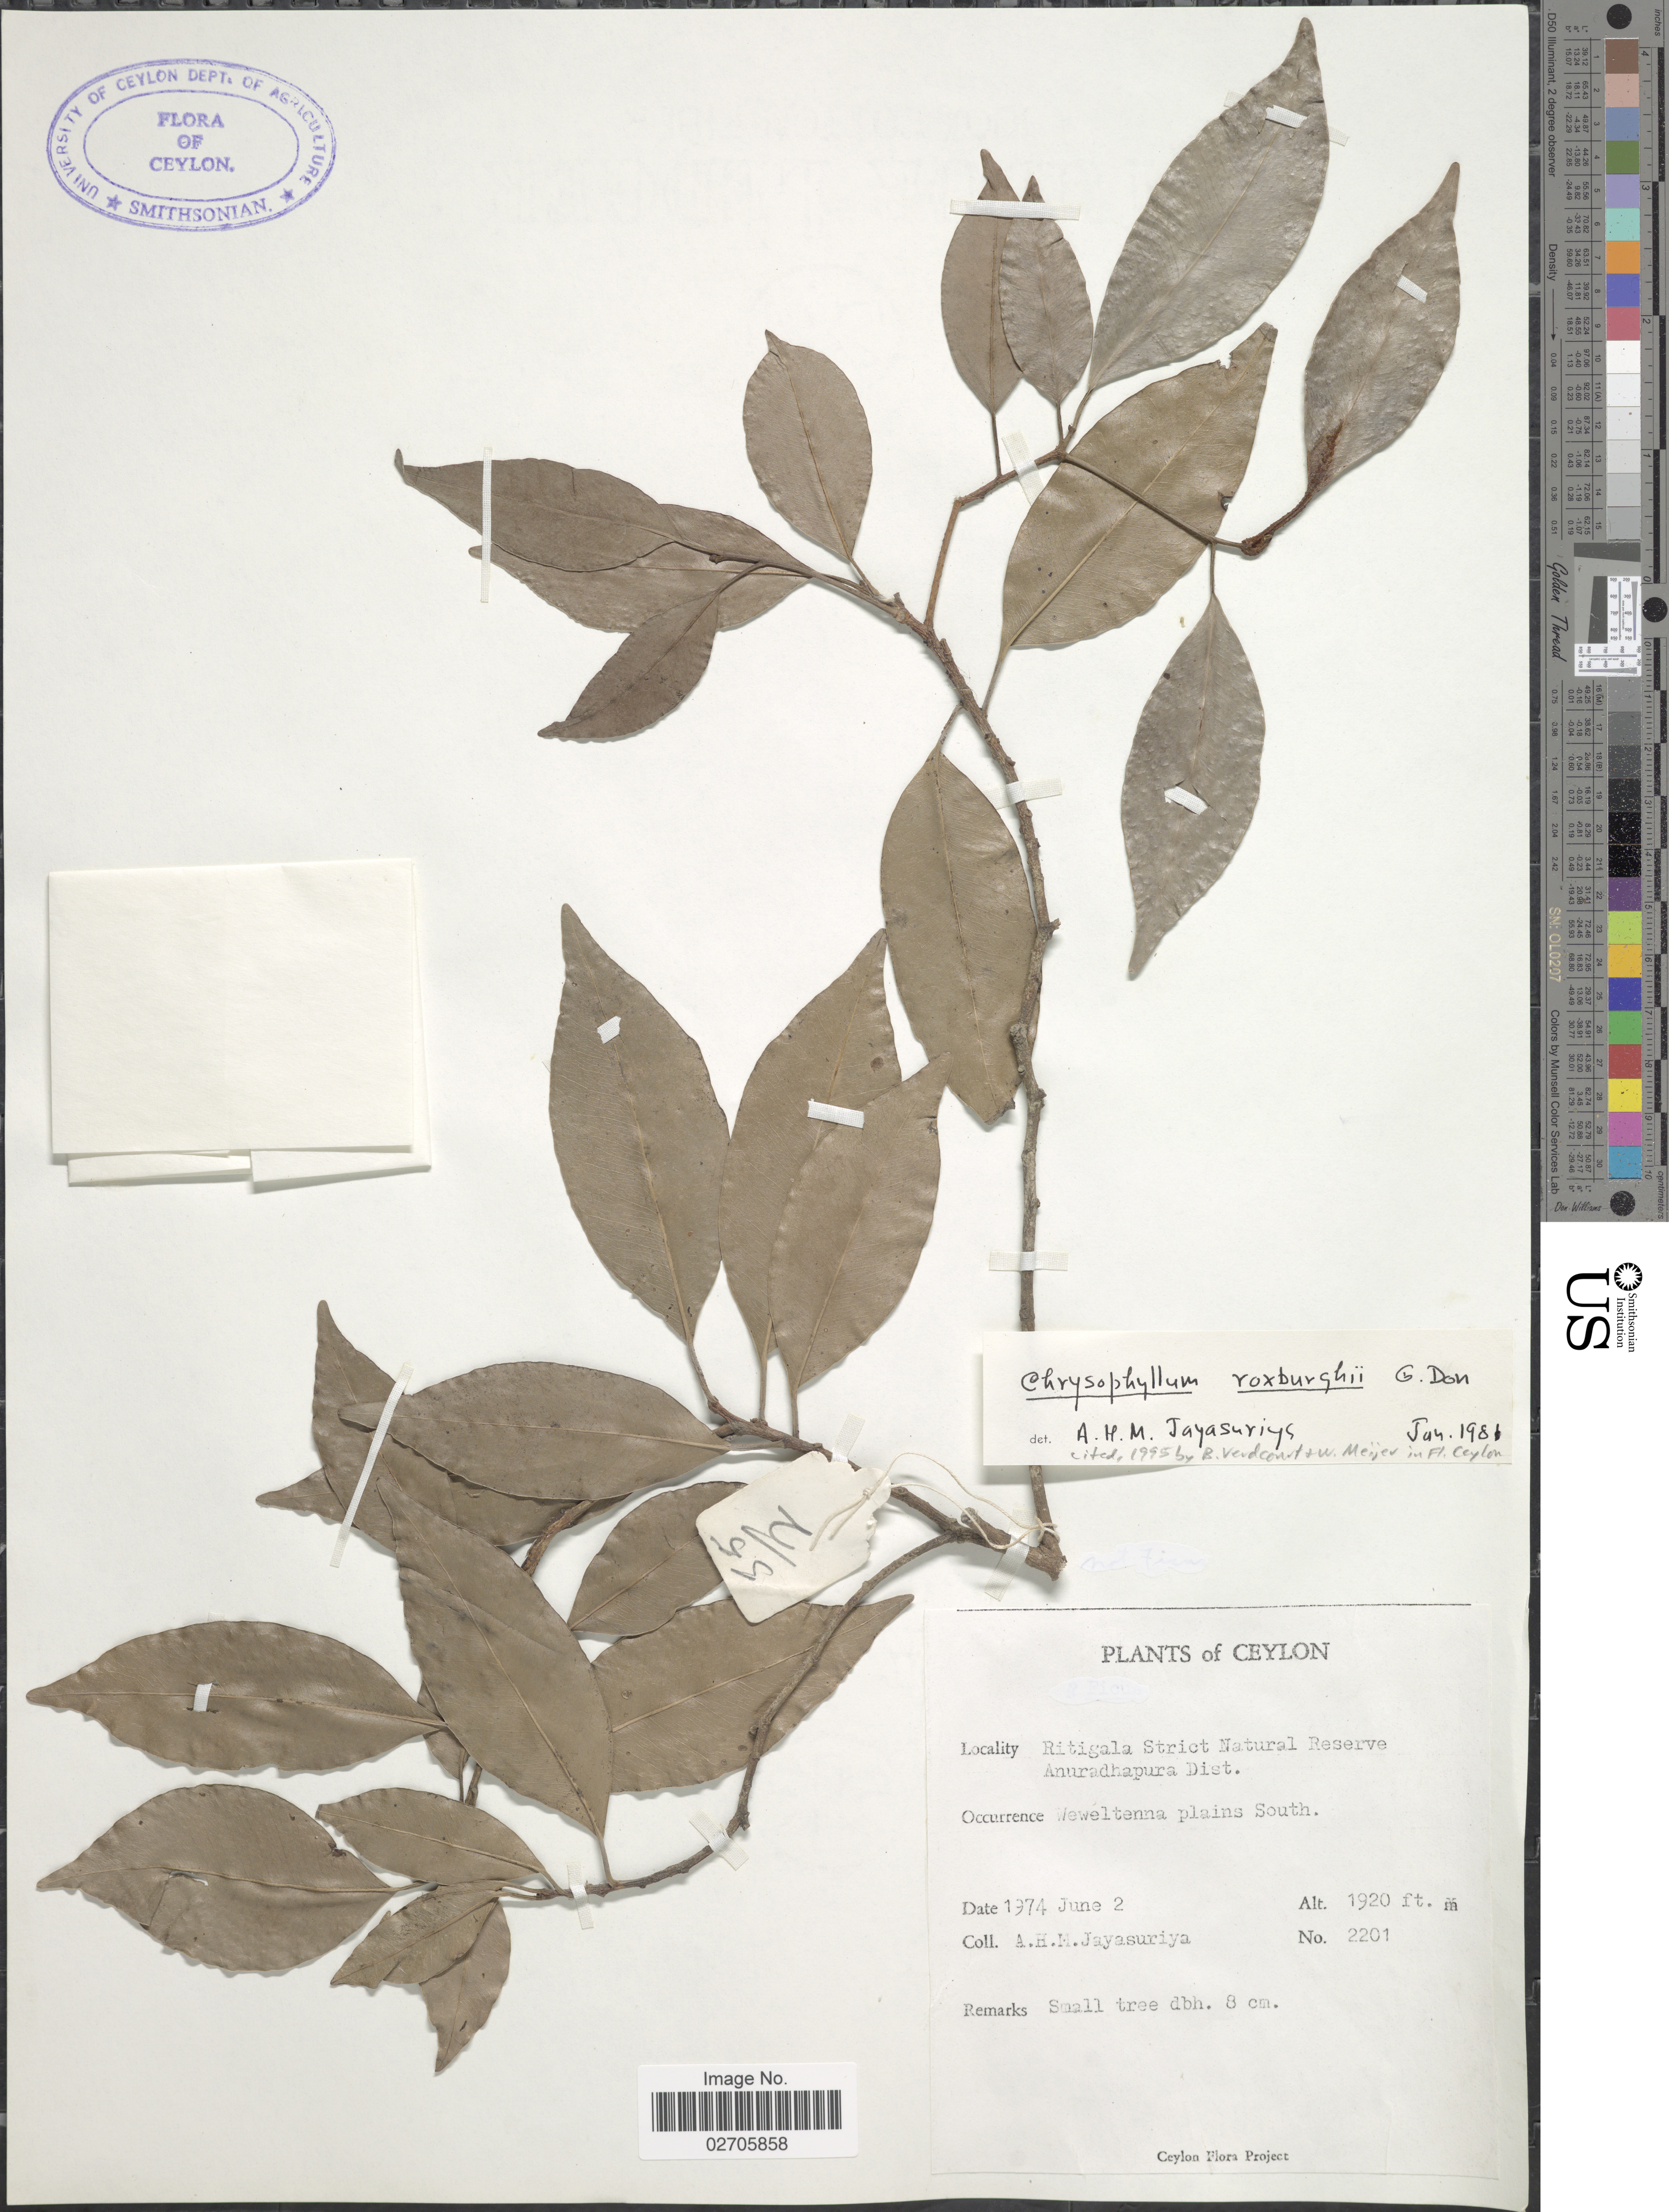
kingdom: Plantae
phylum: Tracheophyta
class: Magnoliopsida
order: Ericales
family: Sapotaceae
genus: Chrysophyllum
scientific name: Chrysophyllum roxburghii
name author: G. Don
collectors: A. H. Jayasuriya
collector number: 2201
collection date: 1974-06-02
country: Sri Lanka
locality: Ceylon, Ritigala Strict Natural Reserve, Anuradhapura Dist. Weweltenna plains South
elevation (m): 1920